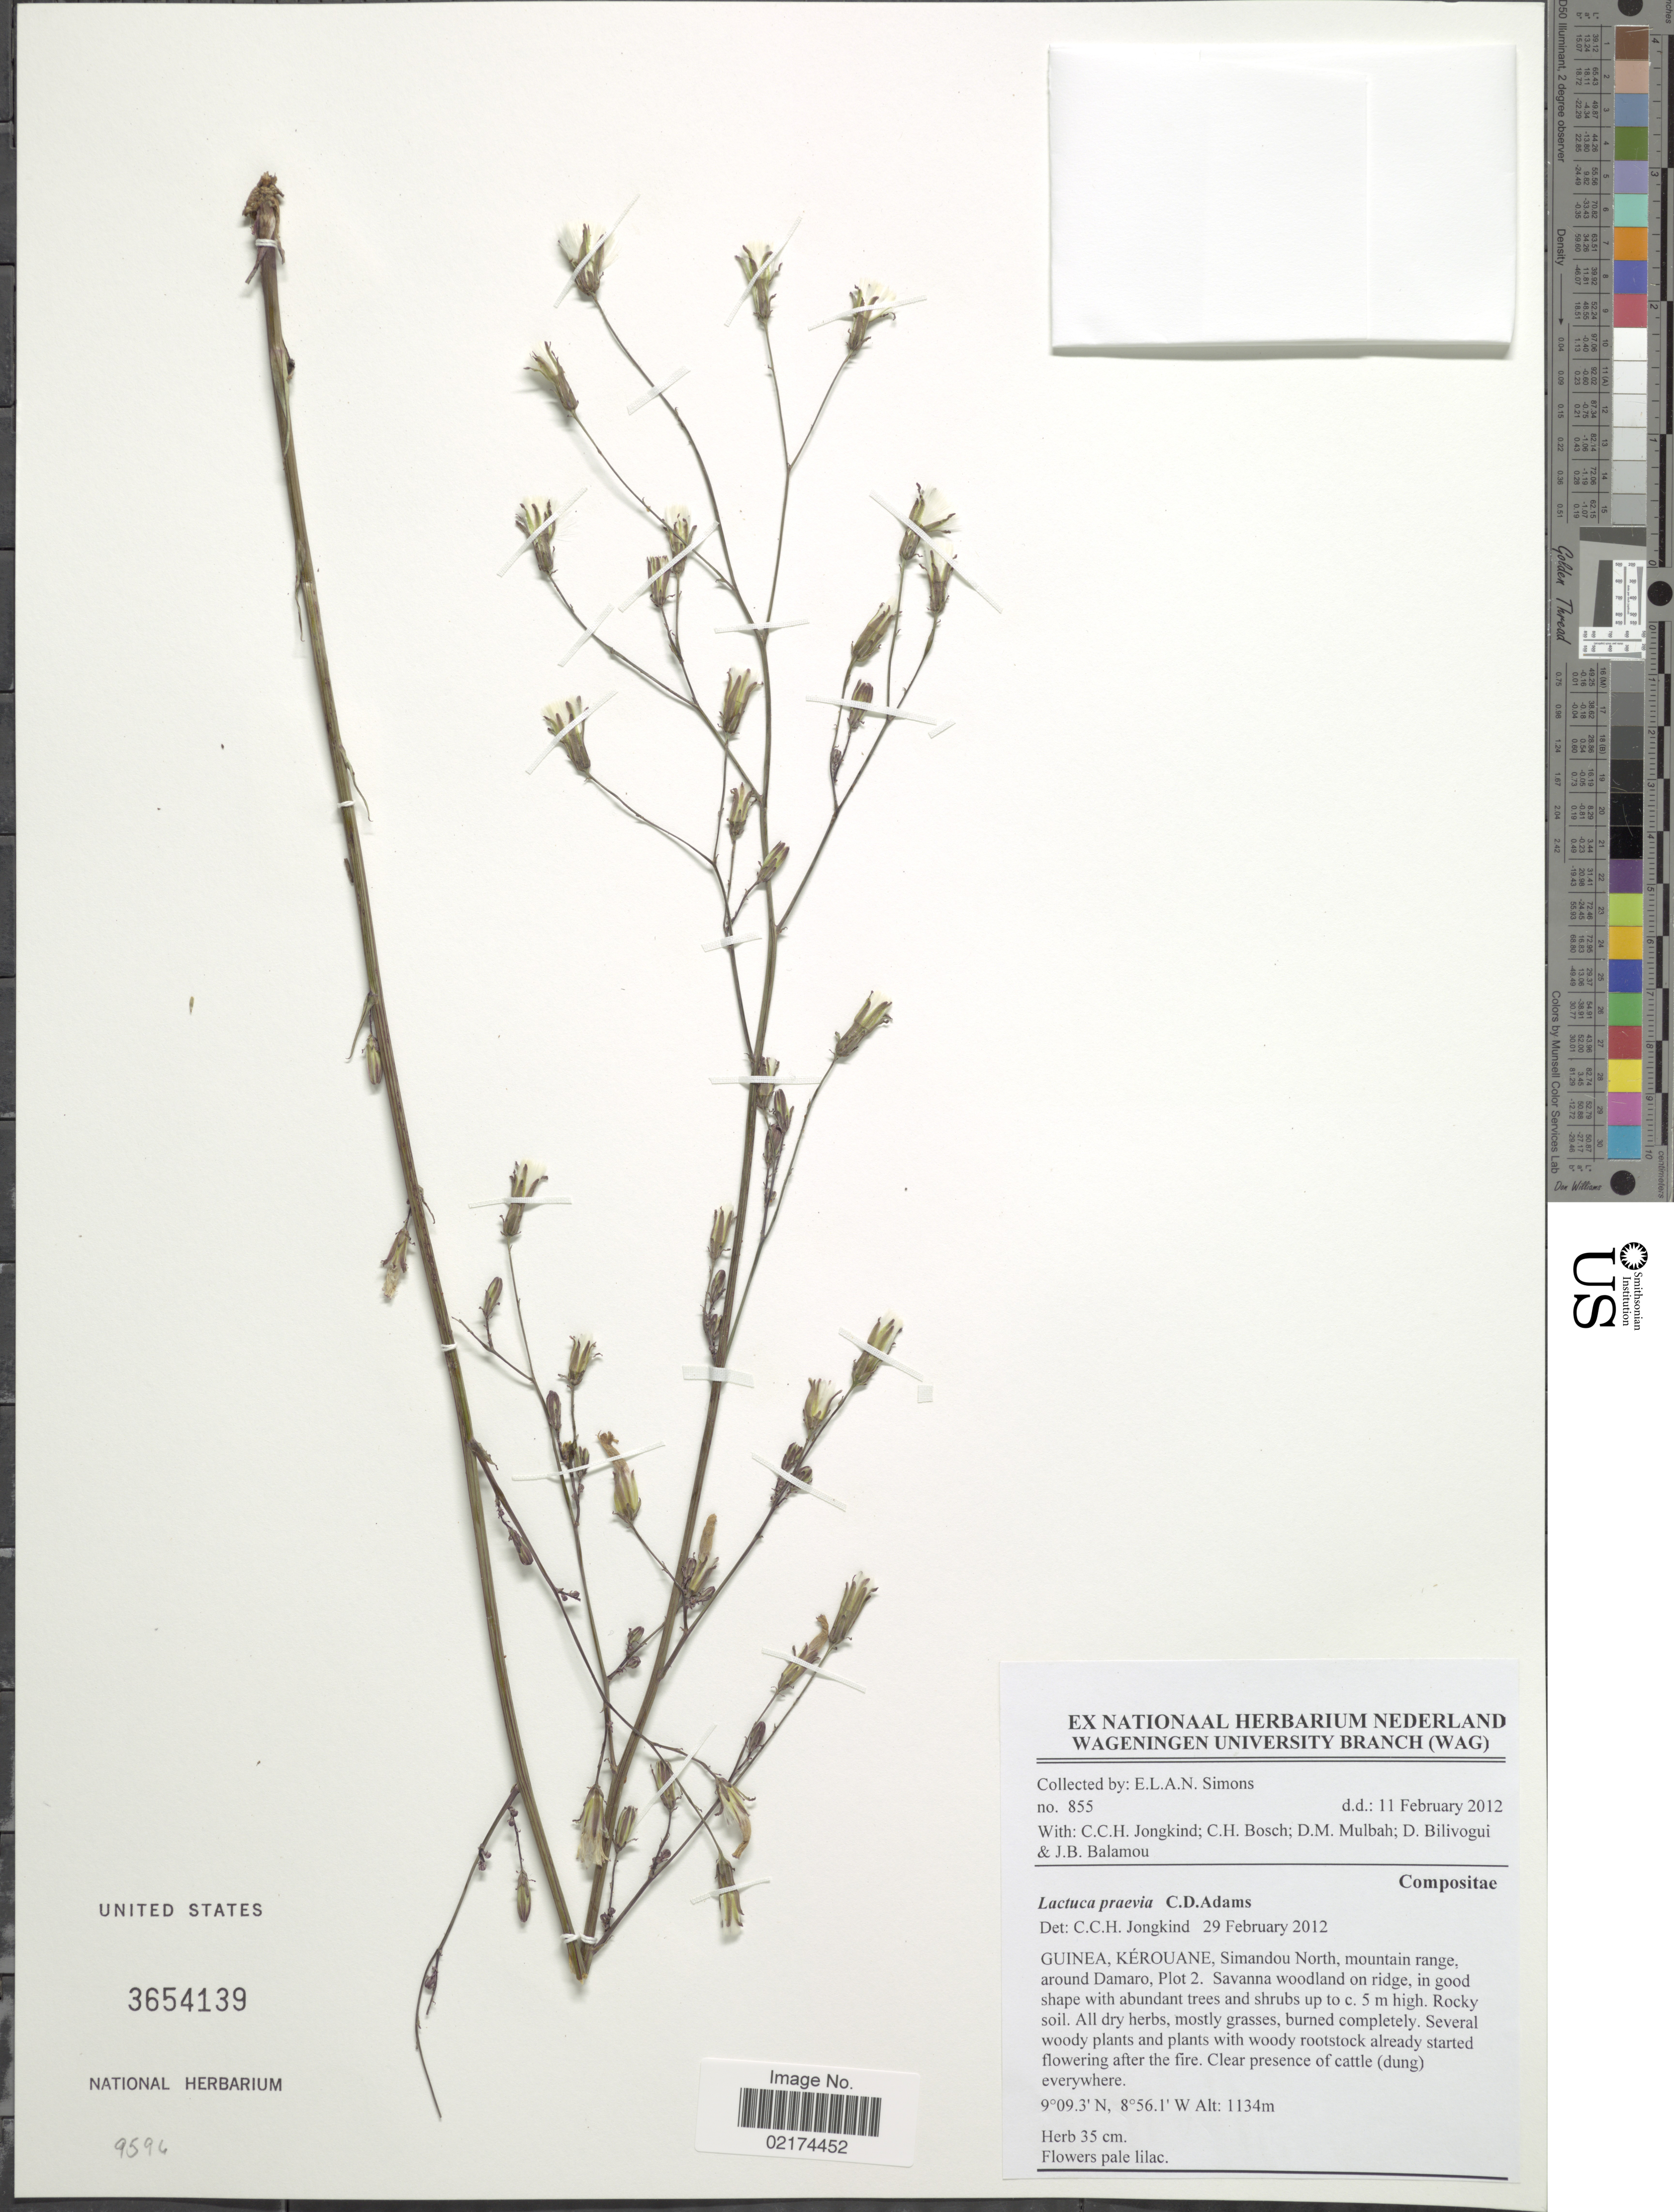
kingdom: Plantae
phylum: Tracheophyta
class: Magnoliopsida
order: Asterales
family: Asteraceae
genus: Lactuca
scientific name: Lactuca praevia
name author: C.D. Adams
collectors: E. Simons, C. C. Jongkind, C. Bosch, D. M. Mulbah & et al.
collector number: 855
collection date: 2012-02-11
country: Guinea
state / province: Kankan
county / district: Kerouane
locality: Simandou North, mountain range, around Damaro, Plot 2.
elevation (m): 1134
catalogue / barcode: US 3654139